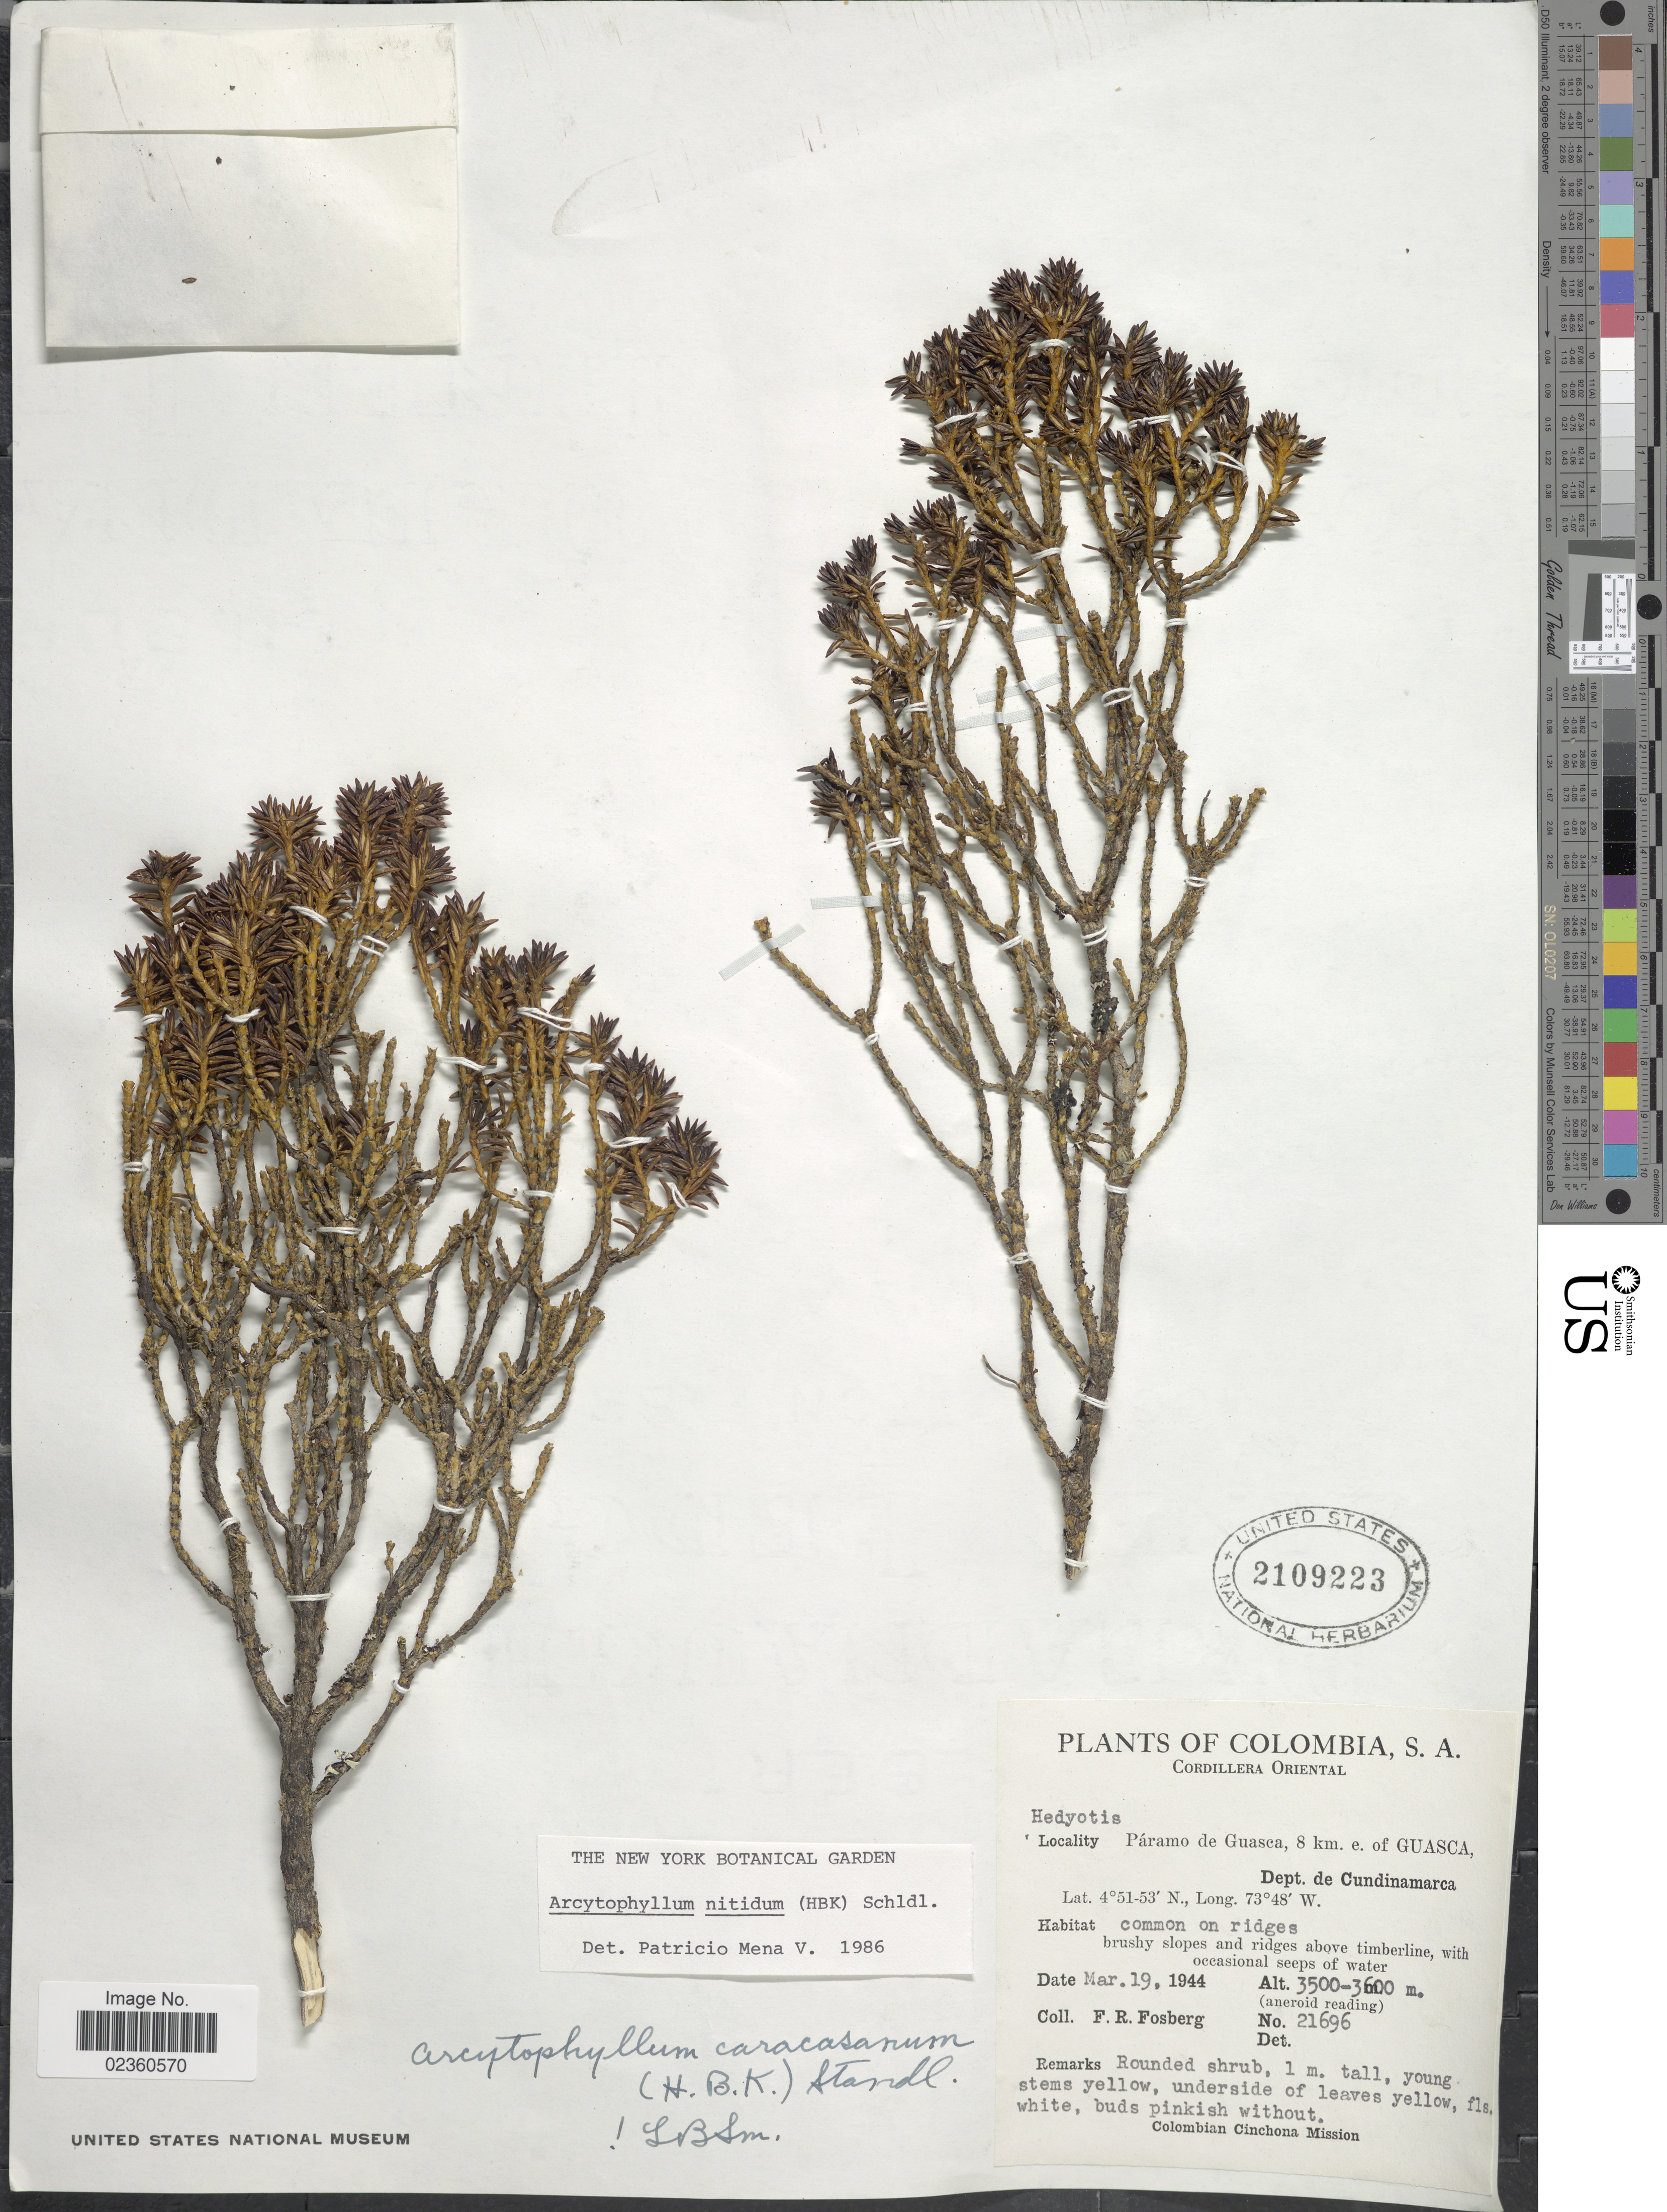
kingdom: Plantae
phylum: Tracheophyta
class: Magnoliopsida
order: Gentianales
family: Rubiaceae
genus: Arcytophyllum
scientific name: Arcytophyllum nitidum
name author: (Kunth) Schltdl.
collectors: F. R. Fosberg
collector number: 21696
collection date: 1944-03-19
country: Colombia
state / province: Cundinamarca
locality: Cordillera Oriental, Páramo de Guasca, 8 km e. of Guasca, Dept. de Cundinamarca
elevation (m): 3500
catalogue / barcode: US 2109223